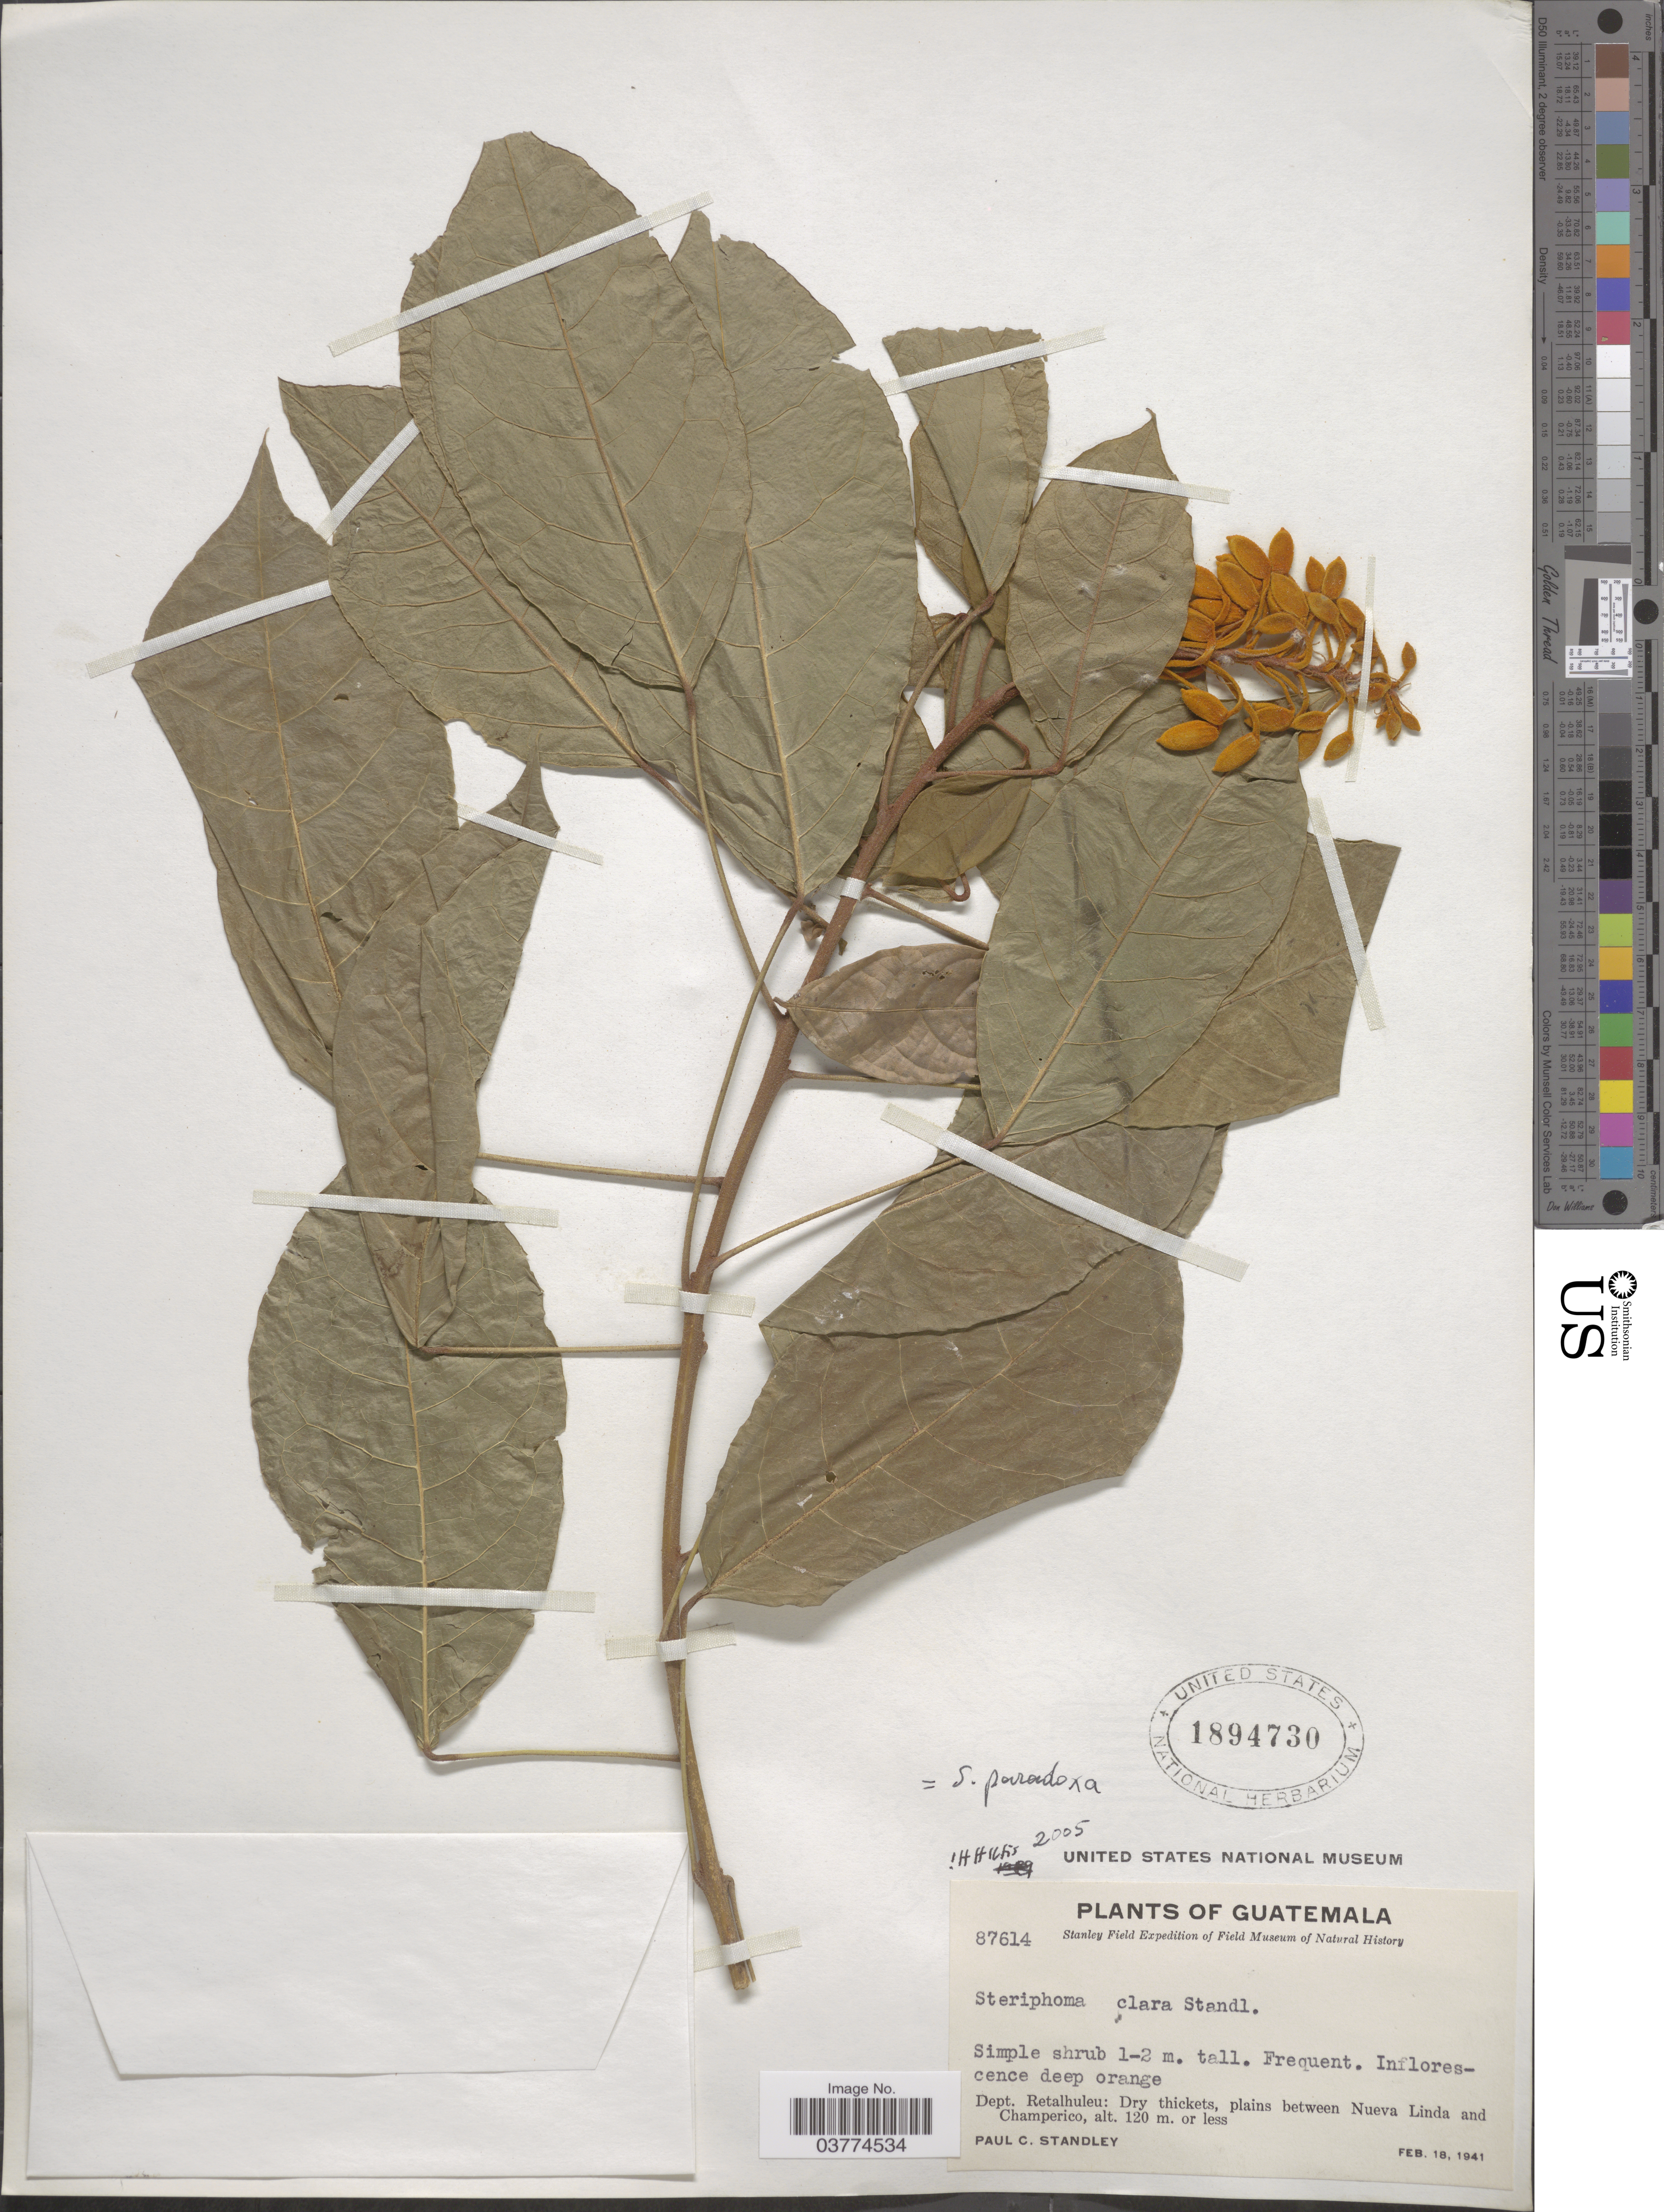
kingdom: Plantae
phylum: Tracheophyta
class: Magnoliopsida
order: Brassicales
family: Capparaceae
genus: Steriphoma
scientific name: Steriphoma clara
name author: Standl.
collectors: P. C. Standley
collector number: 87614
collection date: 1941-02-18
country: Guatemala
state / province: Retalhuleu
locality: Dept. Retalhuleu: Dry thickets, plains between Nueva Linda and Champerico.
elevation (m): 120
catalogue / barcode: US 1894730